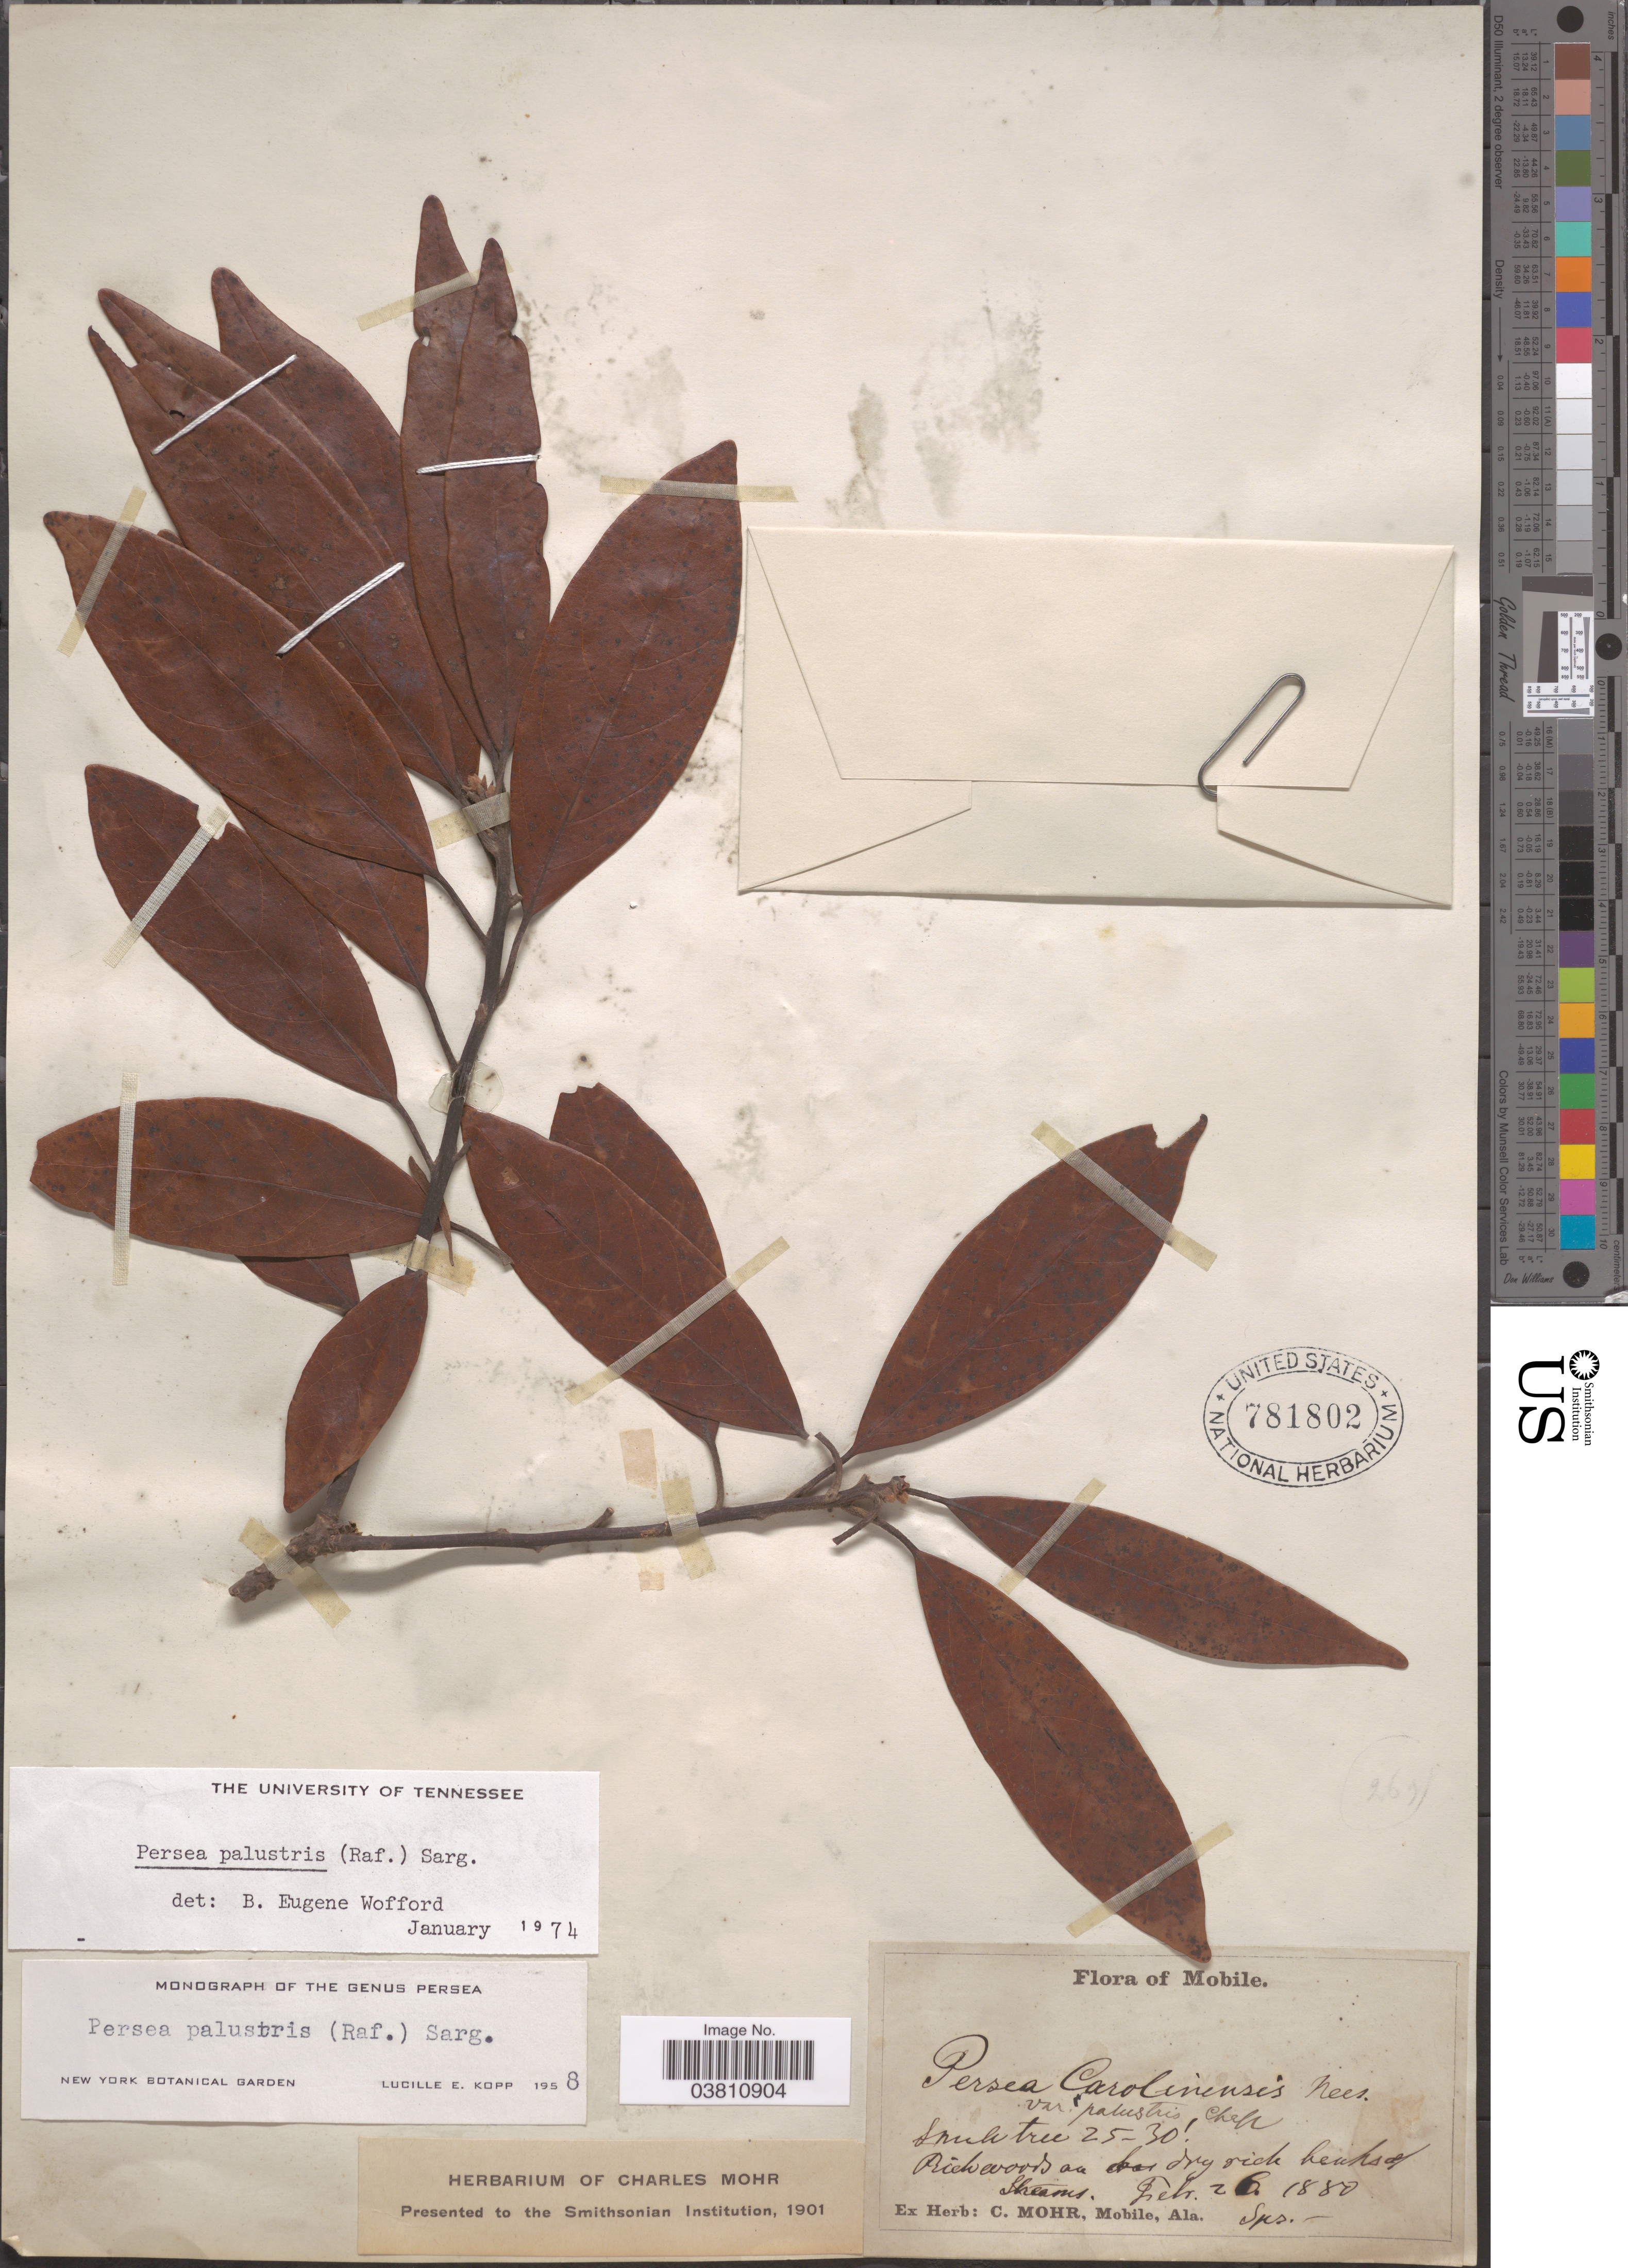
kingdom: Plantae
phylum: Tracheophyta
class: Magnoliopsida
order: Laurales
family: Lauraceae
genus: Persea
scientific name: Persea palustris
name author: (Raf.) Sarg.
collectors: ex herb. Charles Mohr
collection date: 1880-02-26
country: United States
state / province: Alabama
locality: Mobile. dry rich banks of streams.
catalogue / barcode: US 781802